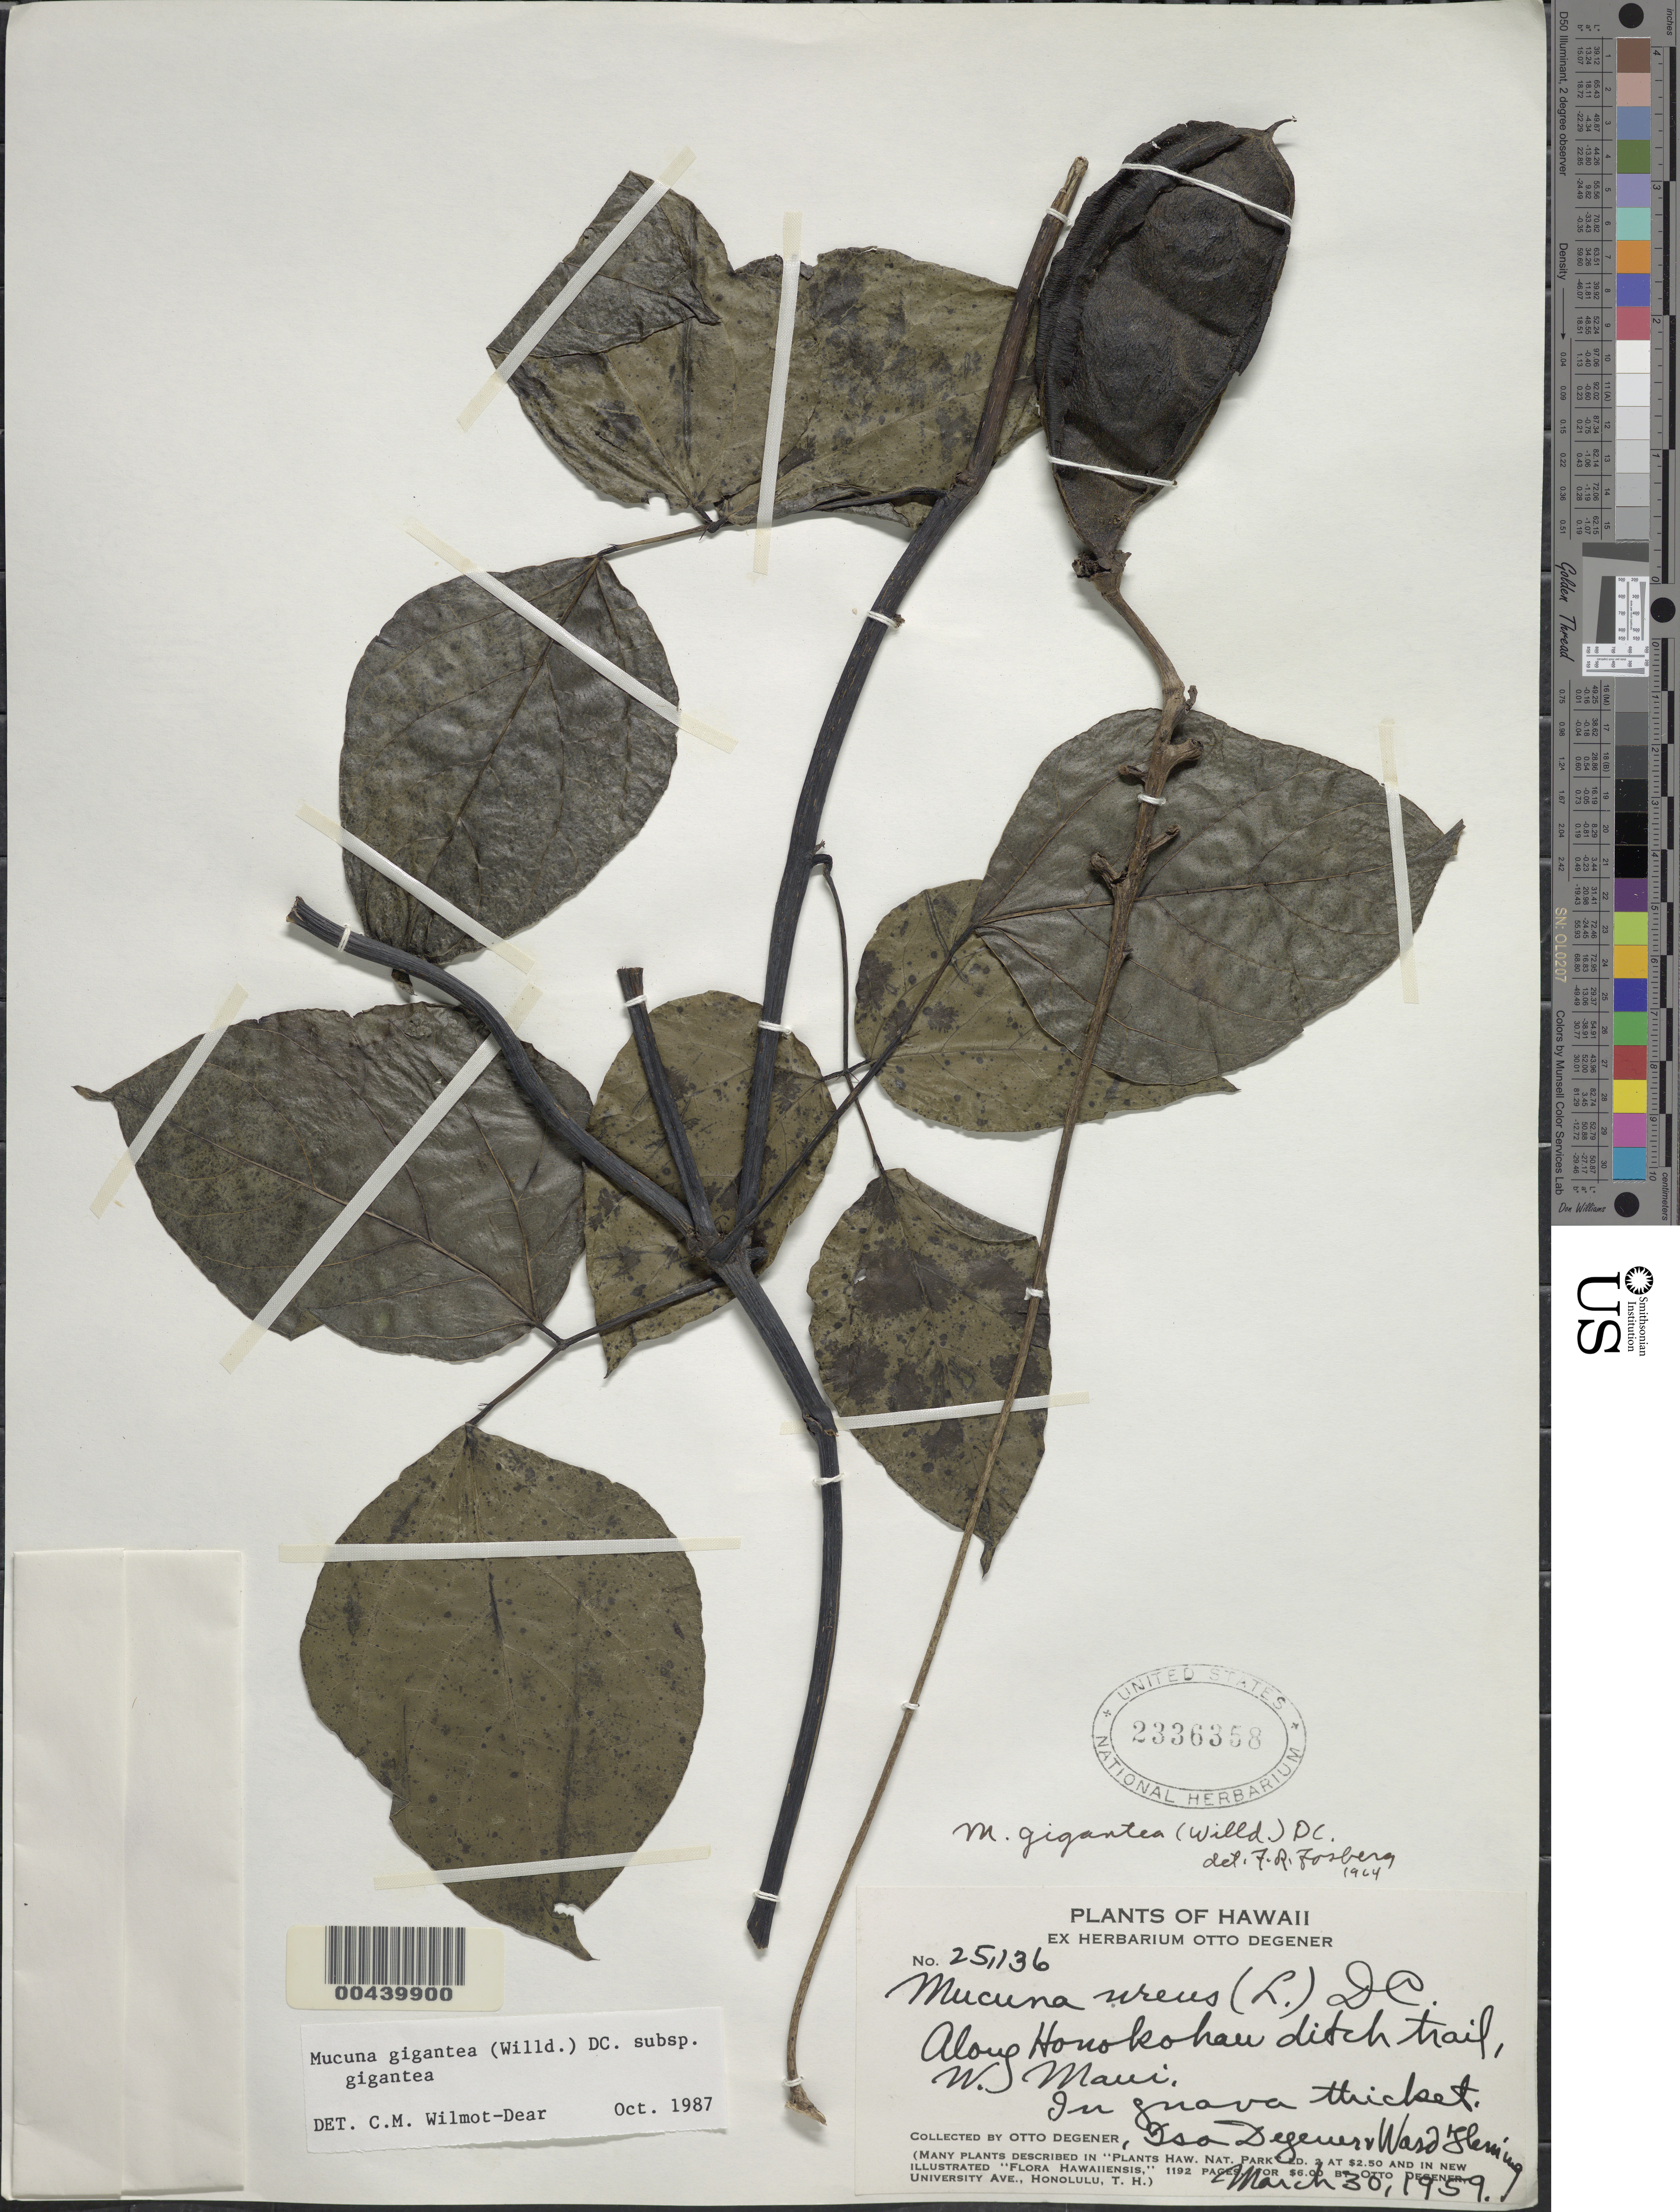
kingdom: Plantae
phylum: Tracheophyta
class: Magnoliopsida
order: Fabales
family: Fabaceae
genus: Mucuna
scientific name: Mucuna gigantea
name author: (Willd.) DC.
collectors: O. Degener, I. Degener & W. Fleming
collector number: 25136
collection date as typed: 30 Mar 1959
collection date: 1959-03-30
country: United States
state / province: Hawaii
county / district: Maui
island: Maui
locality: Along Honokohau ditch trail, W Maui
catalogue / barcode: US 2336358